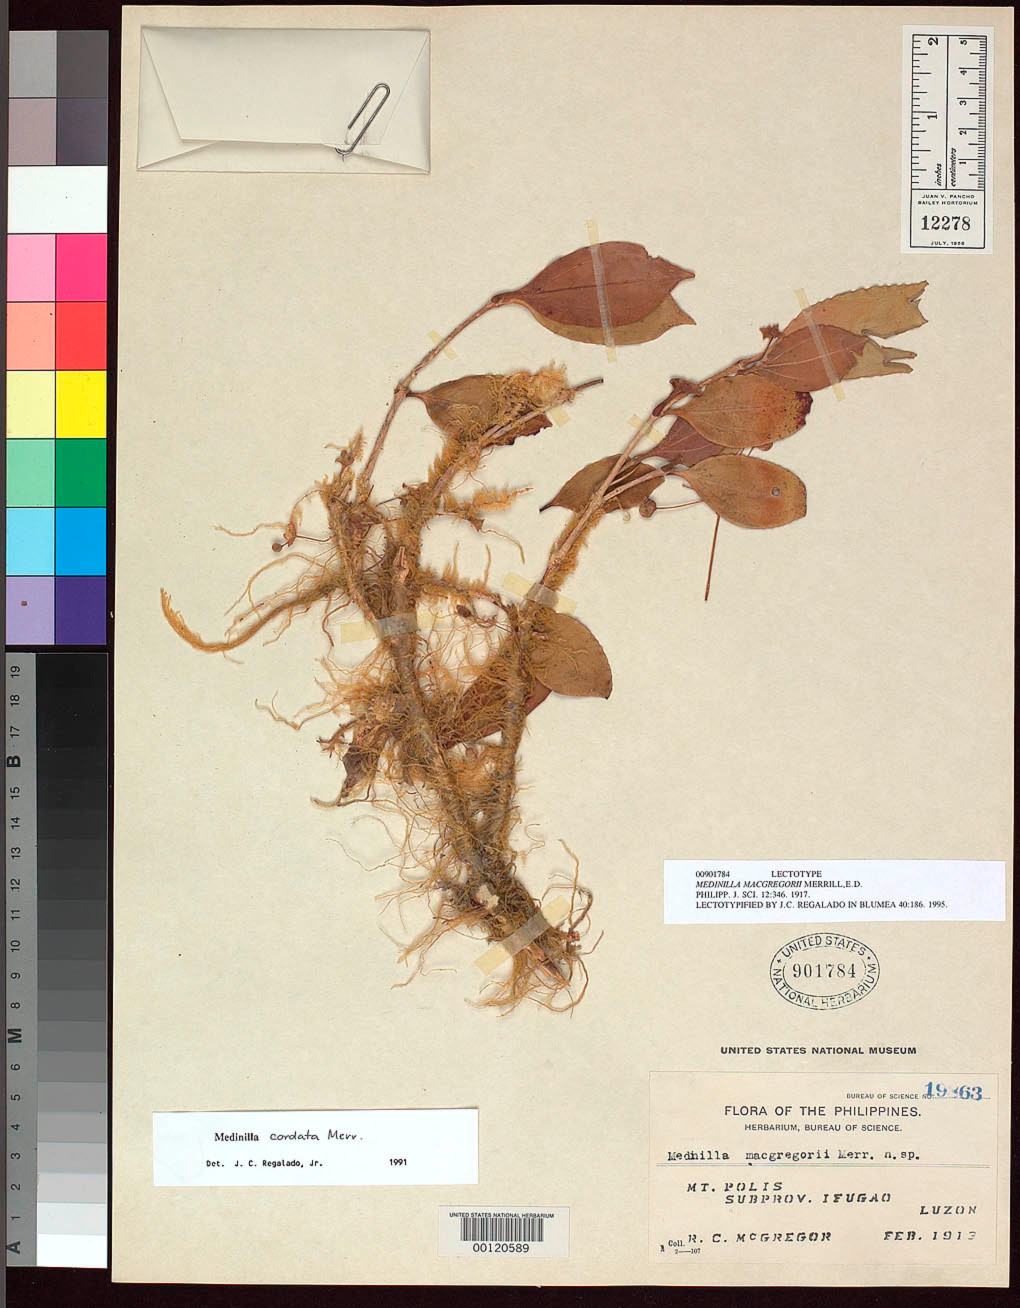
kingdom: Plantae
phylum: Tracheophyta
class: Magnoliopsida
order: Myrtales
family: Melastomataceae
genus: Medinilla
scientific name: Medinilla macgregorii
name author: Merr.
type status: Lectotype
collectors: R. C. McGregor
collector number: Bur. Sci. 19863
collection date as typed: Feb 1913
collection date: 1913-02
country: Philippines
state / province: Cordillera (Administrative Region)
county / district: Ifugao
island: Luzon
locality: Mt. Polis.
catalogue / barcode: US 901784